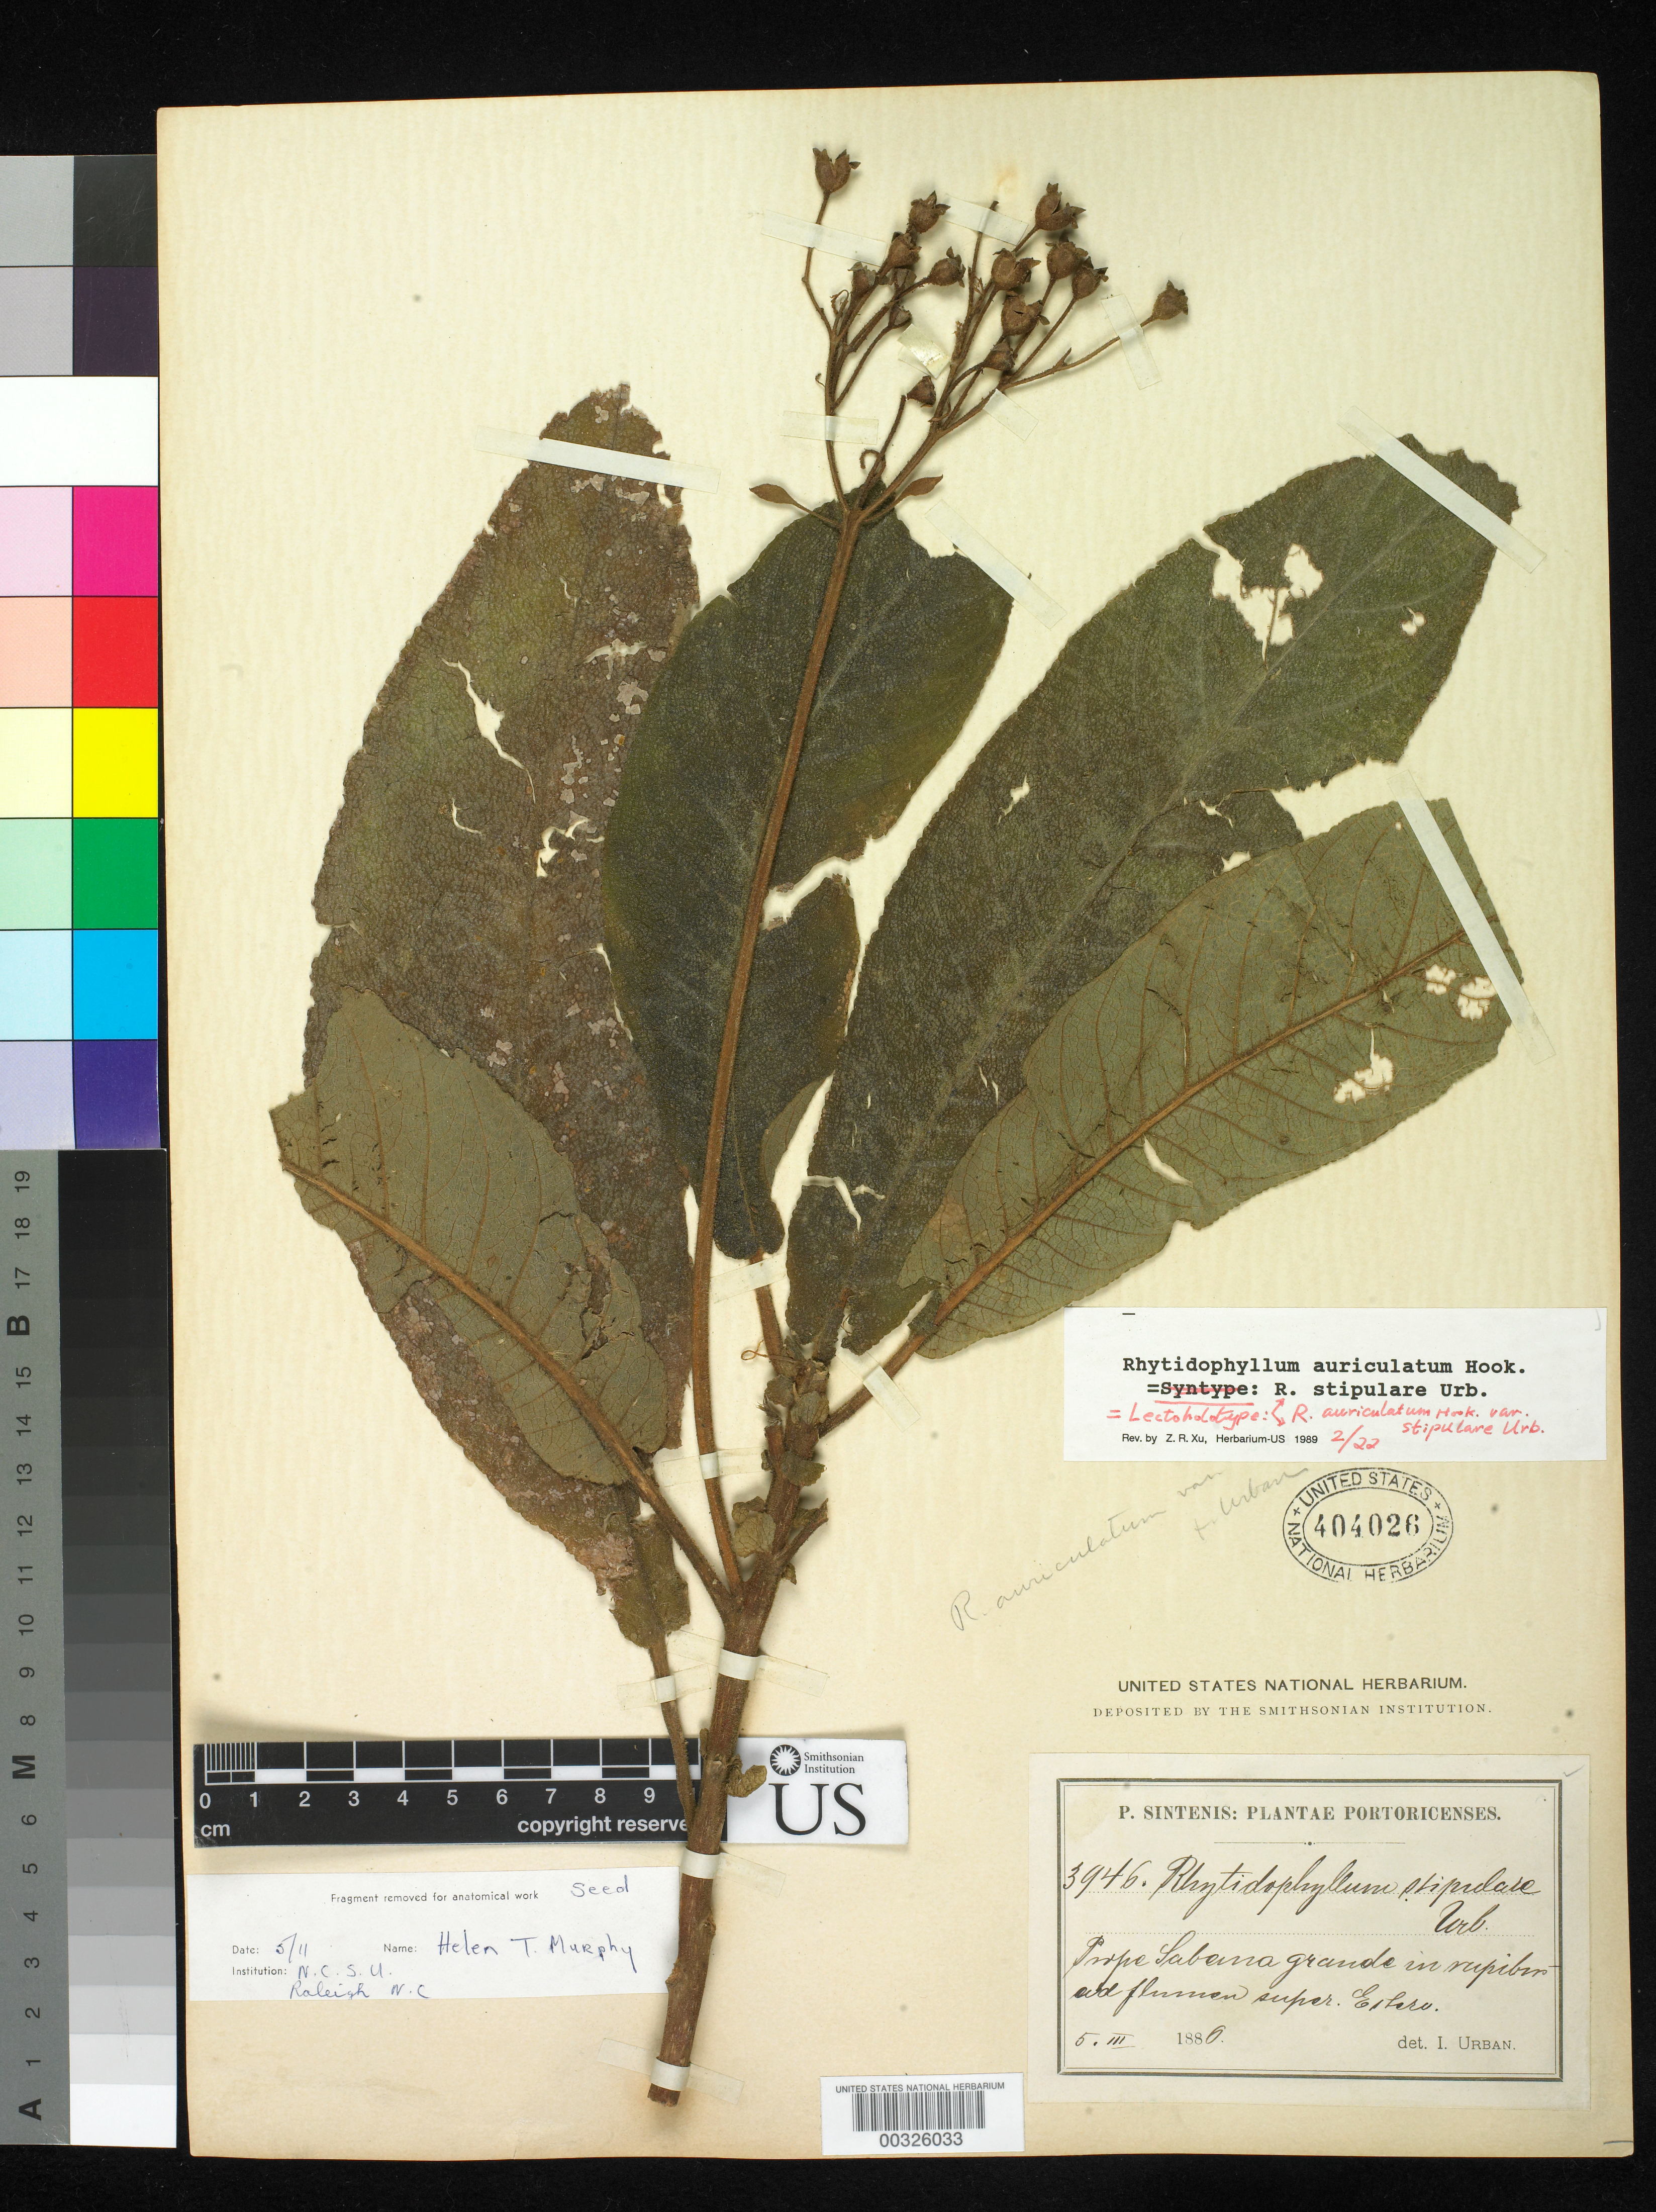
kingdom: Plantae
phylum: Tracheophyta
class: Magnoliopsida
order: Lamiales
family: Gesneriaceae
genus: Rhytidophyllum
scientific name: Rhytidophyllum stipulare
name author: Urb.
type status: Syntype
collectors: P. Sintenis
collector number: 3946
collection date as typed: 05 Mar 1886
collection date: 1886-03-05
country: Puerto Rico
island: Greater Antilles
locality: Near Sabana.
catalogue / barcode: US 404026